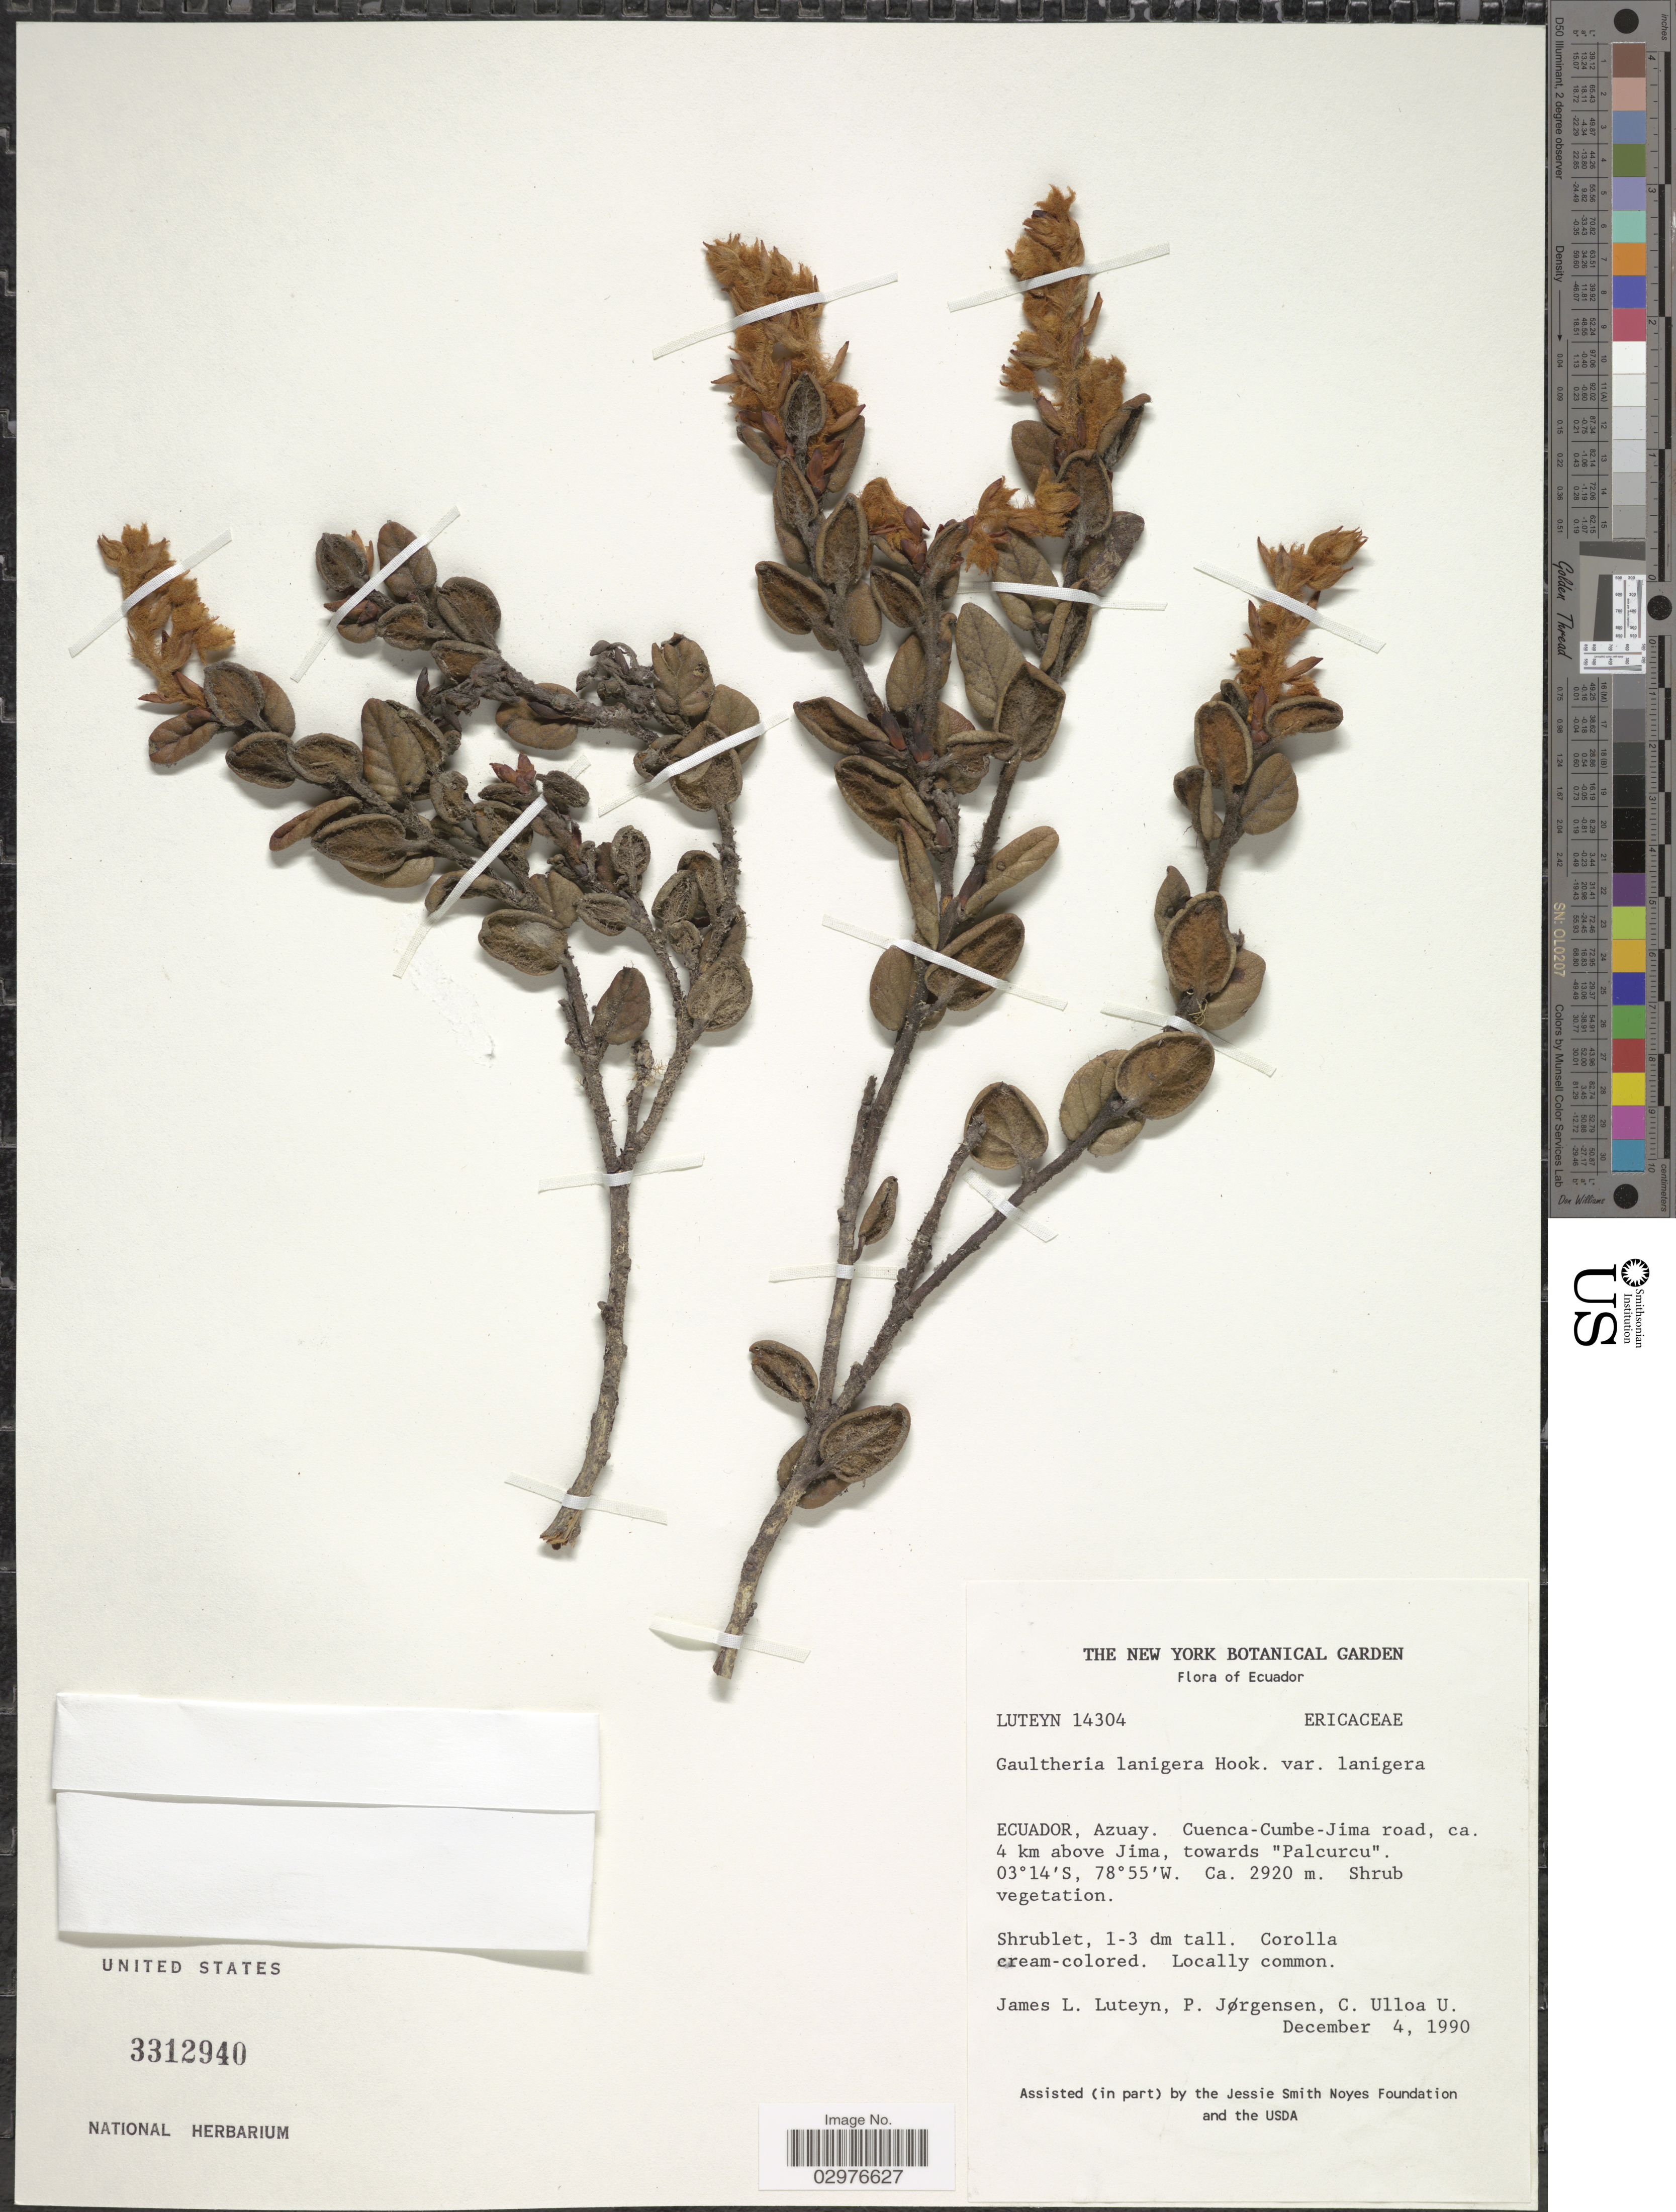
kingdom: Plantae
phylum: Tracheophyta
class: Magnoliopsida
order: Ericales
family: Ericaceae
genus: Gaultheria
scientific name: Gaultheria lanigera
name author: Hook.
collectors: J. Luteyn, P. Jørgensen & C. Ulloa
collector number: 14304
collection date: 1990-12-04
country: Ecuador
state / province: Azuay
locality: Cuenca-Cumbe-Jima road, ca. 4 km above Jima, towards "Palcurcu".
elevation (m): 2920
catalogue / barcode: US 3312940